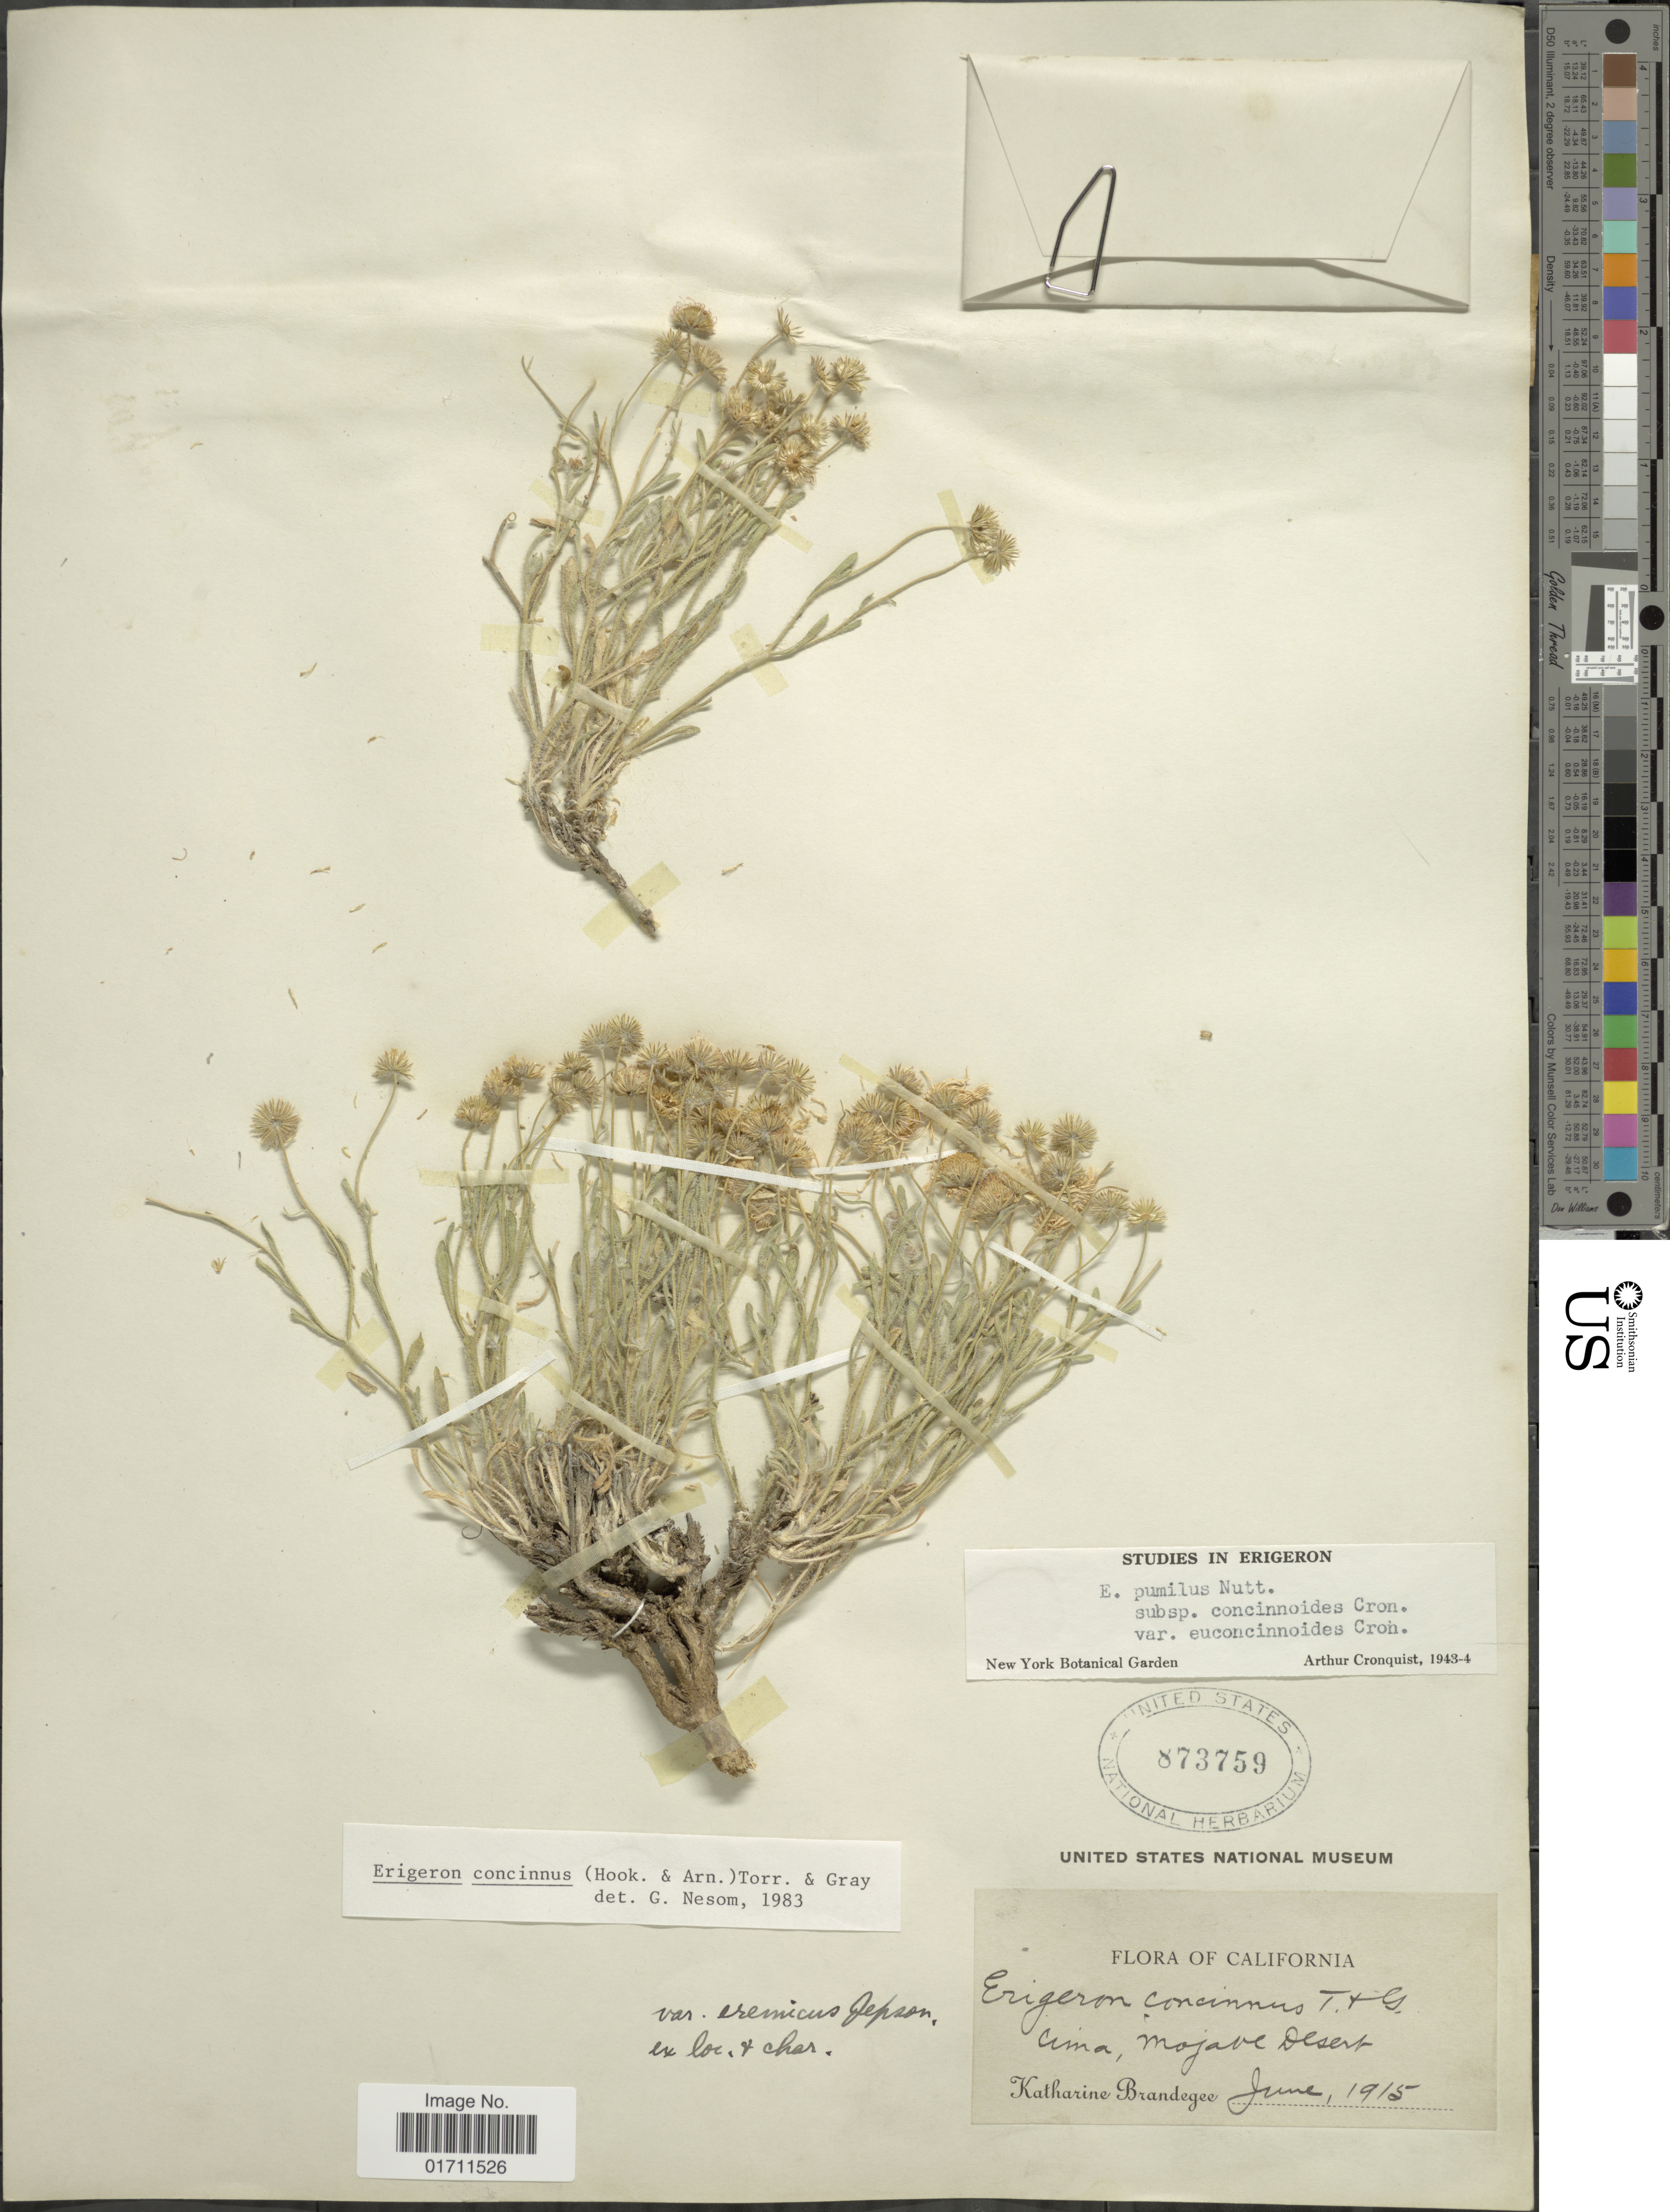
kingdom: Plantae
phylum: Tracheophyta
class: Magnoliopsida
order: Asterales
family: Asteraceae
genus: Erigeron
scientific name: Erigeron concinnus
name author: (Hook. & Arn.) Torr. & A. Gray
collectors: M. K. Brandegee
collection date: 1915-06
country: United States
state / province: California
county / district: San Bernardino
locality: Cima, Mojave Desert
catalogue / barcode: US 873759